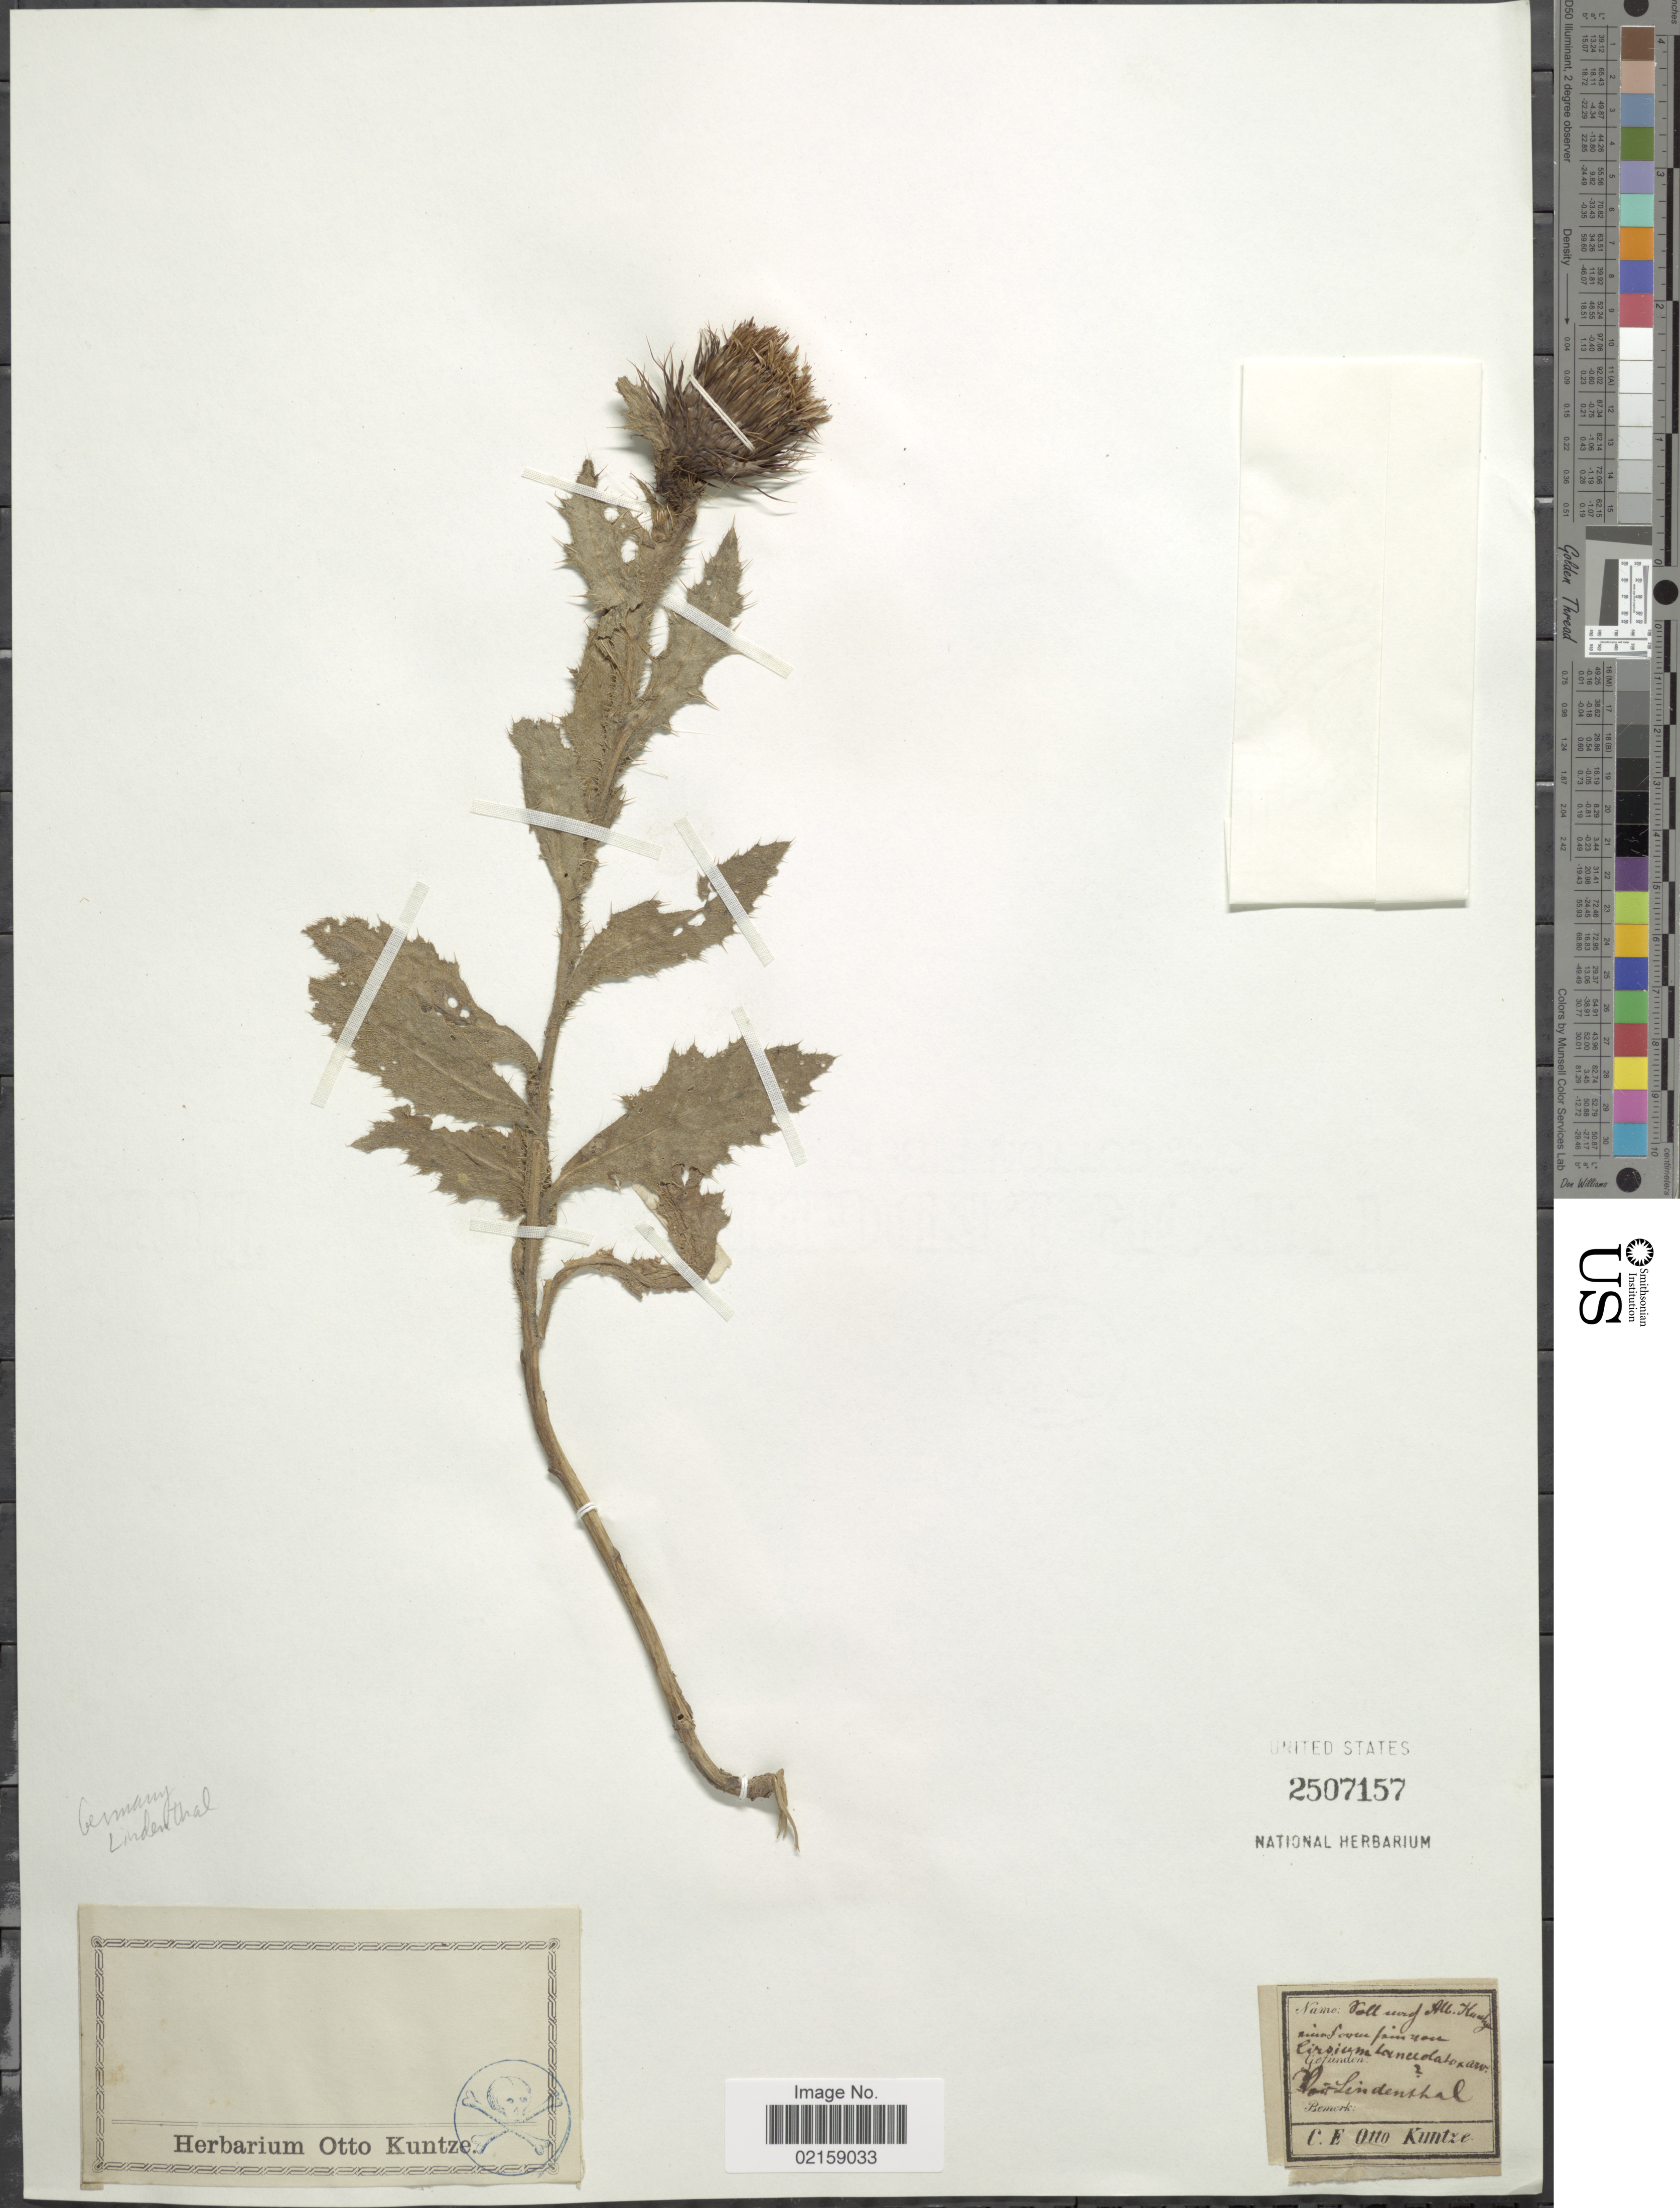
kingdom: Plantae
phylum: Tracheophyta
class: Magnoliopsida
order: Asterales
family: Asteraceae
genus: Cirsium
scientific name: Cirsium vulgare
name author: (Savi) Ten.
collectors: C.E.O. Kuntze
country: Germany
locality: Lindenthal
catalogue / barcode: US 2507157